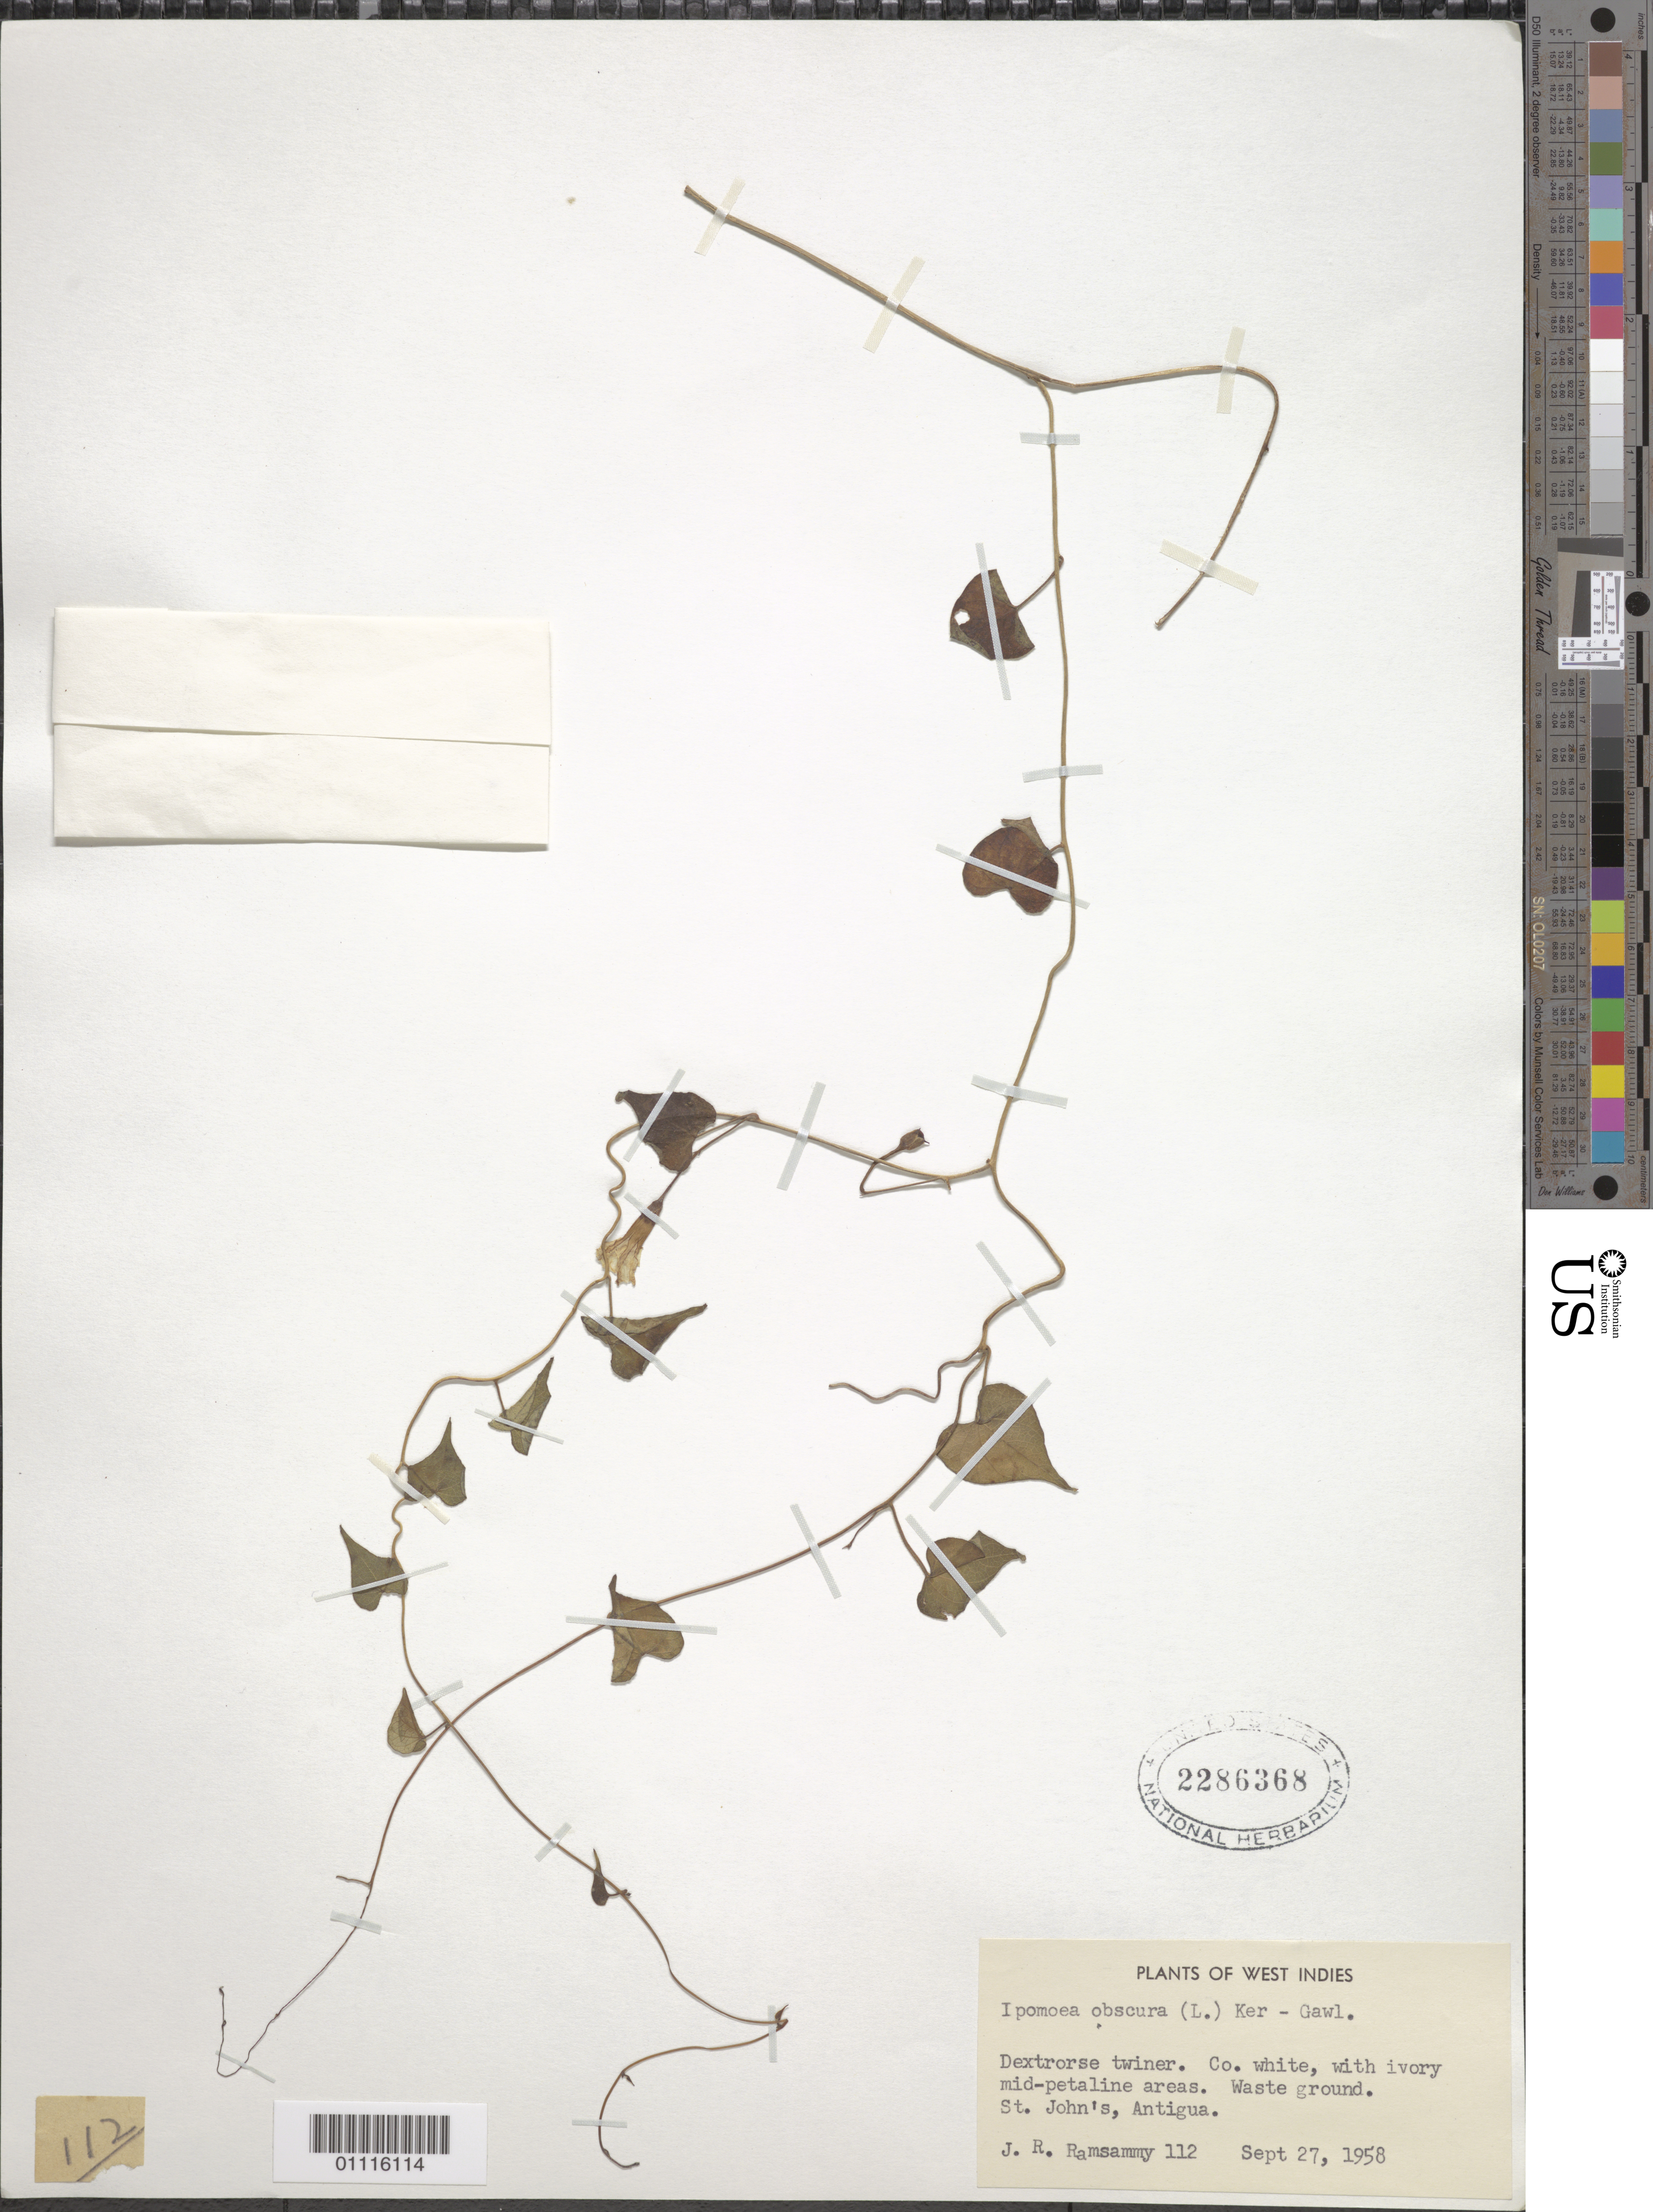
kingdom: Plantae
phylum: Tracheophyta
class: Magnoliopsida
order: Solanales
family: Convolvulaceae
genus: Ipomoea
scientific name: Ipomoea obscura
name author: (L.) Ker Gawl.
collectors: J. Ramsammy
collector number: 112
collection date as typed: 27 Sep 1958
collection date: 1958-09-27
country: Antigua and Barbuda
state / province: Saint John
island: Antigua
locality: Waste ground.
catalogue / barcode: US 2286368